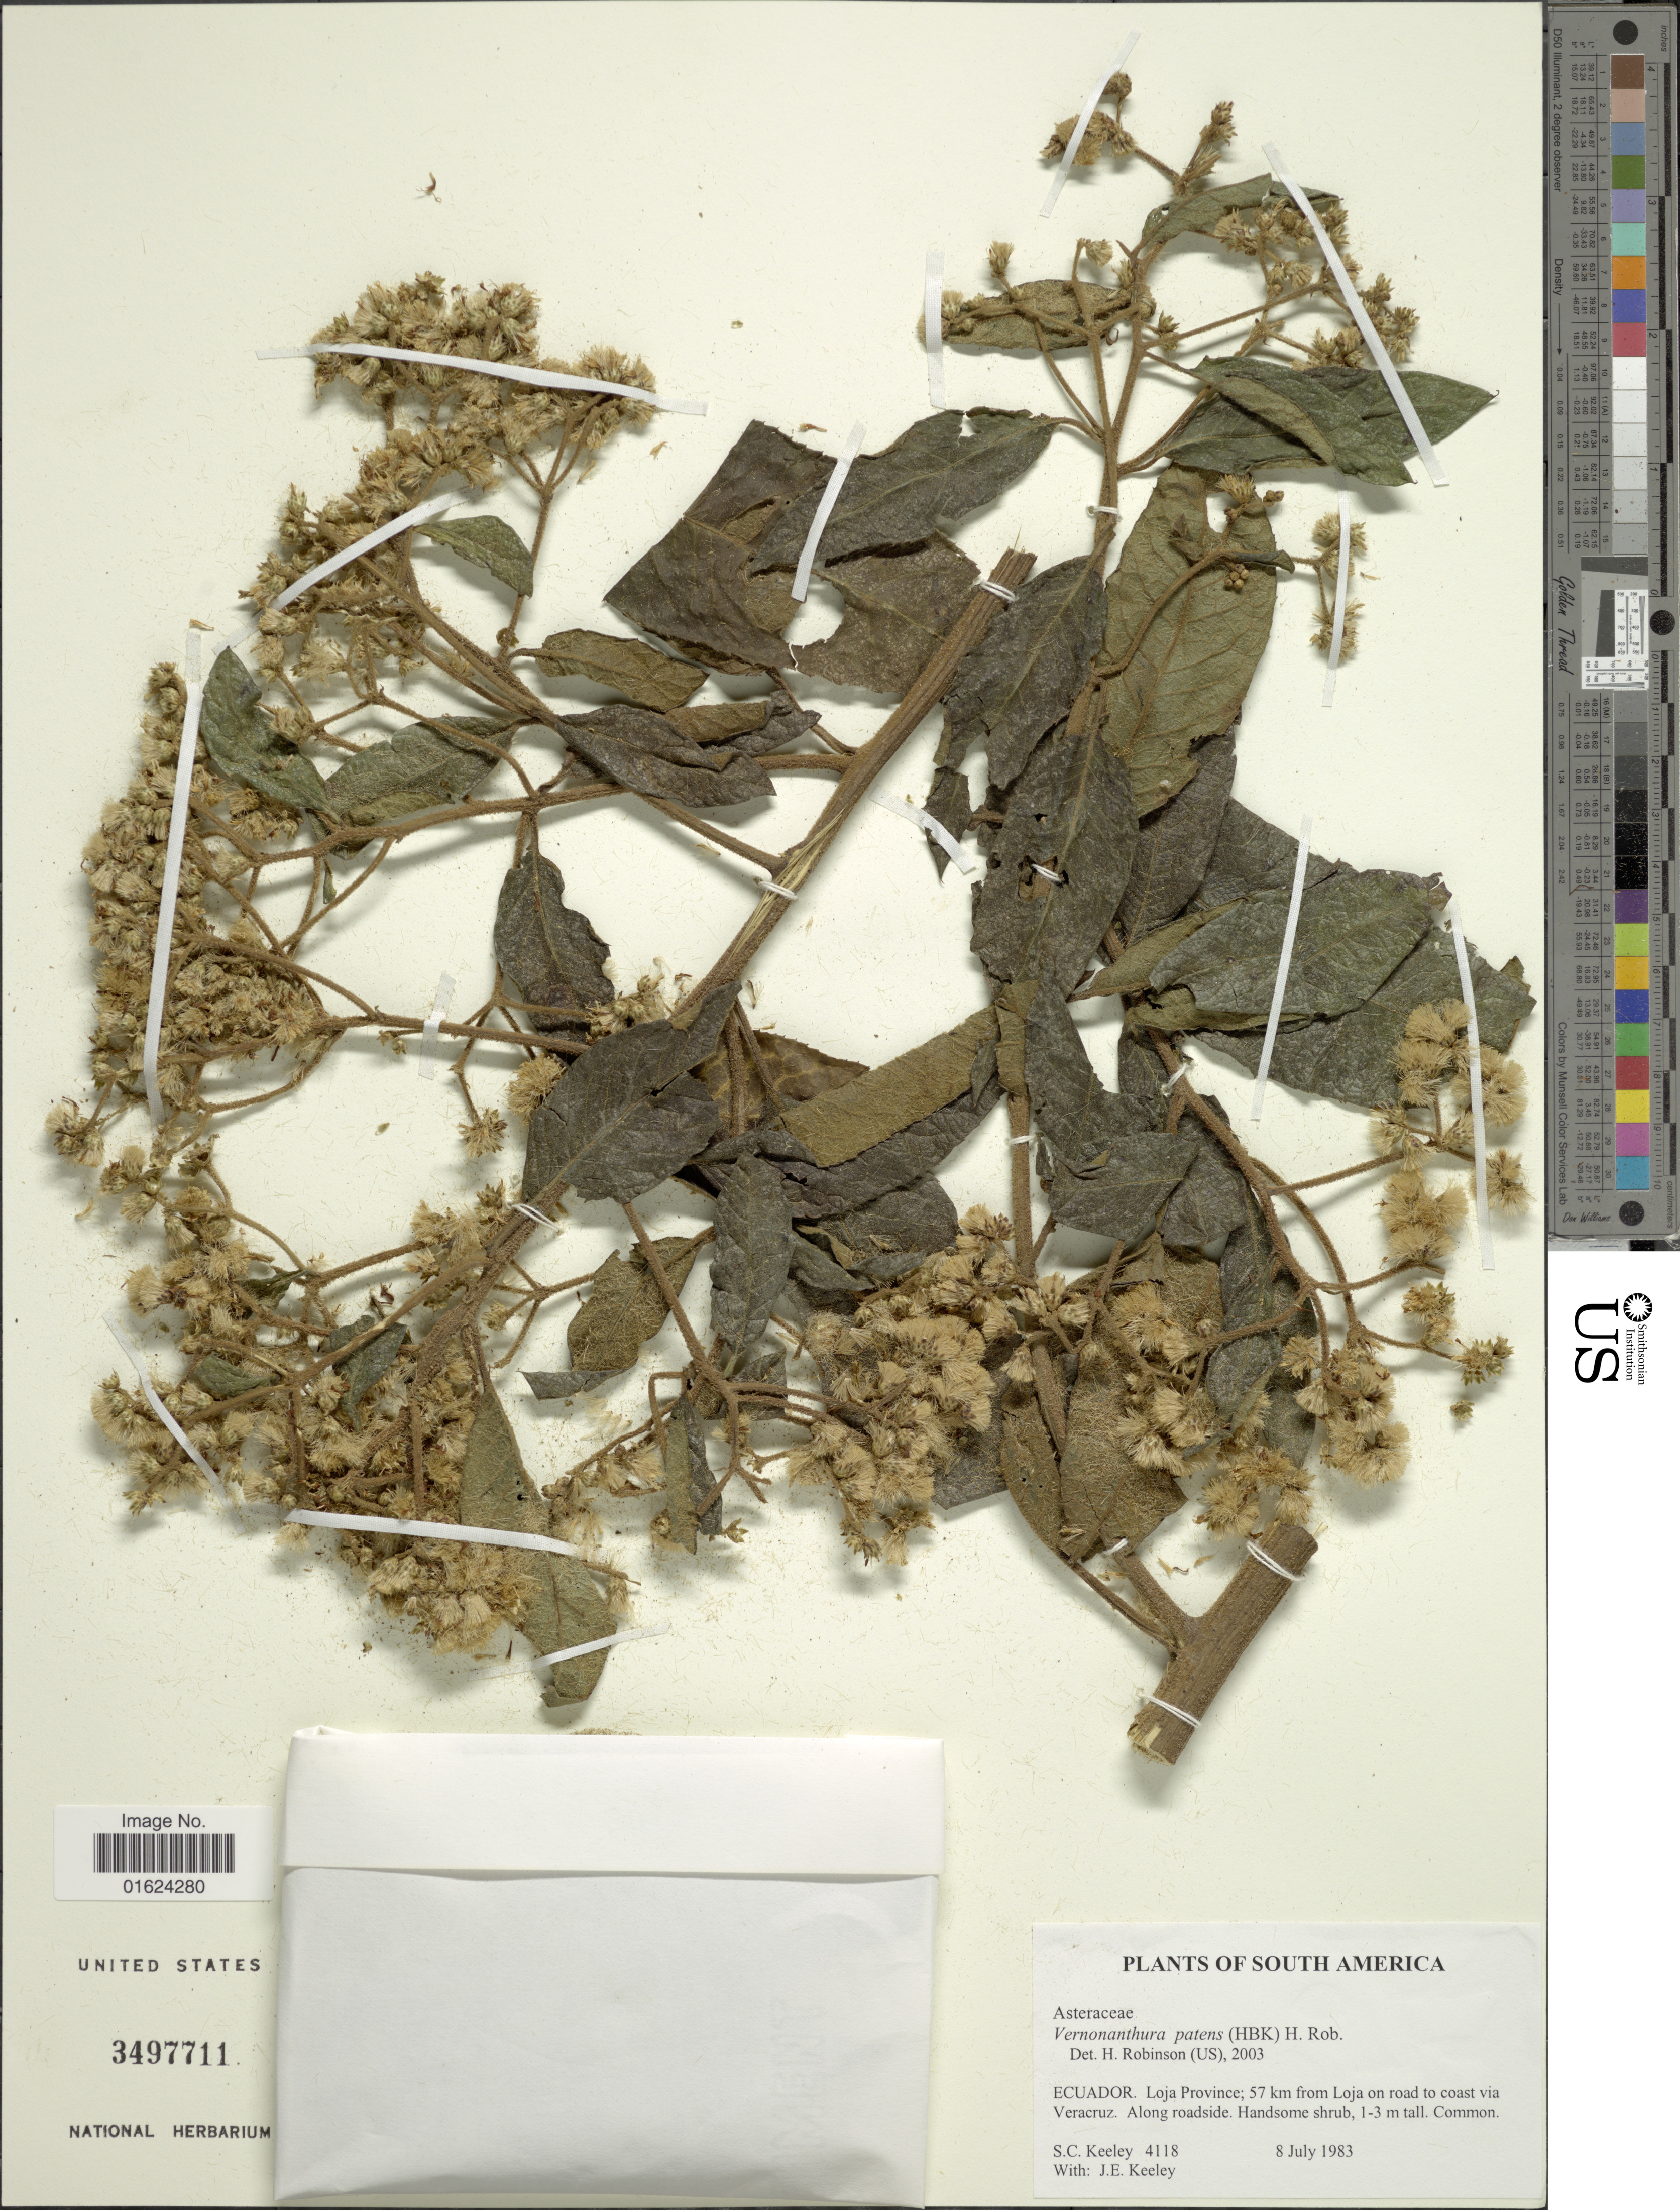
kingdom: Plantae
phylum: Tracheophyta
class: Magnoliopsida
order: Asterales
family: Asteraceae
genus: Vernonanthura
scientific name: Vernonanthura patens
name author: (Kunth) H. Rob.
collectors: S. C. Keeley & J. E. Keeley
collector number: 4118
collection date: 1983-07-08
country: Ecuador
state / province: Loja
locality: Ecuador: Loja Province; 57 km from Loja road to coast cia Veracruz.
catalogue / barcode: US 3497711